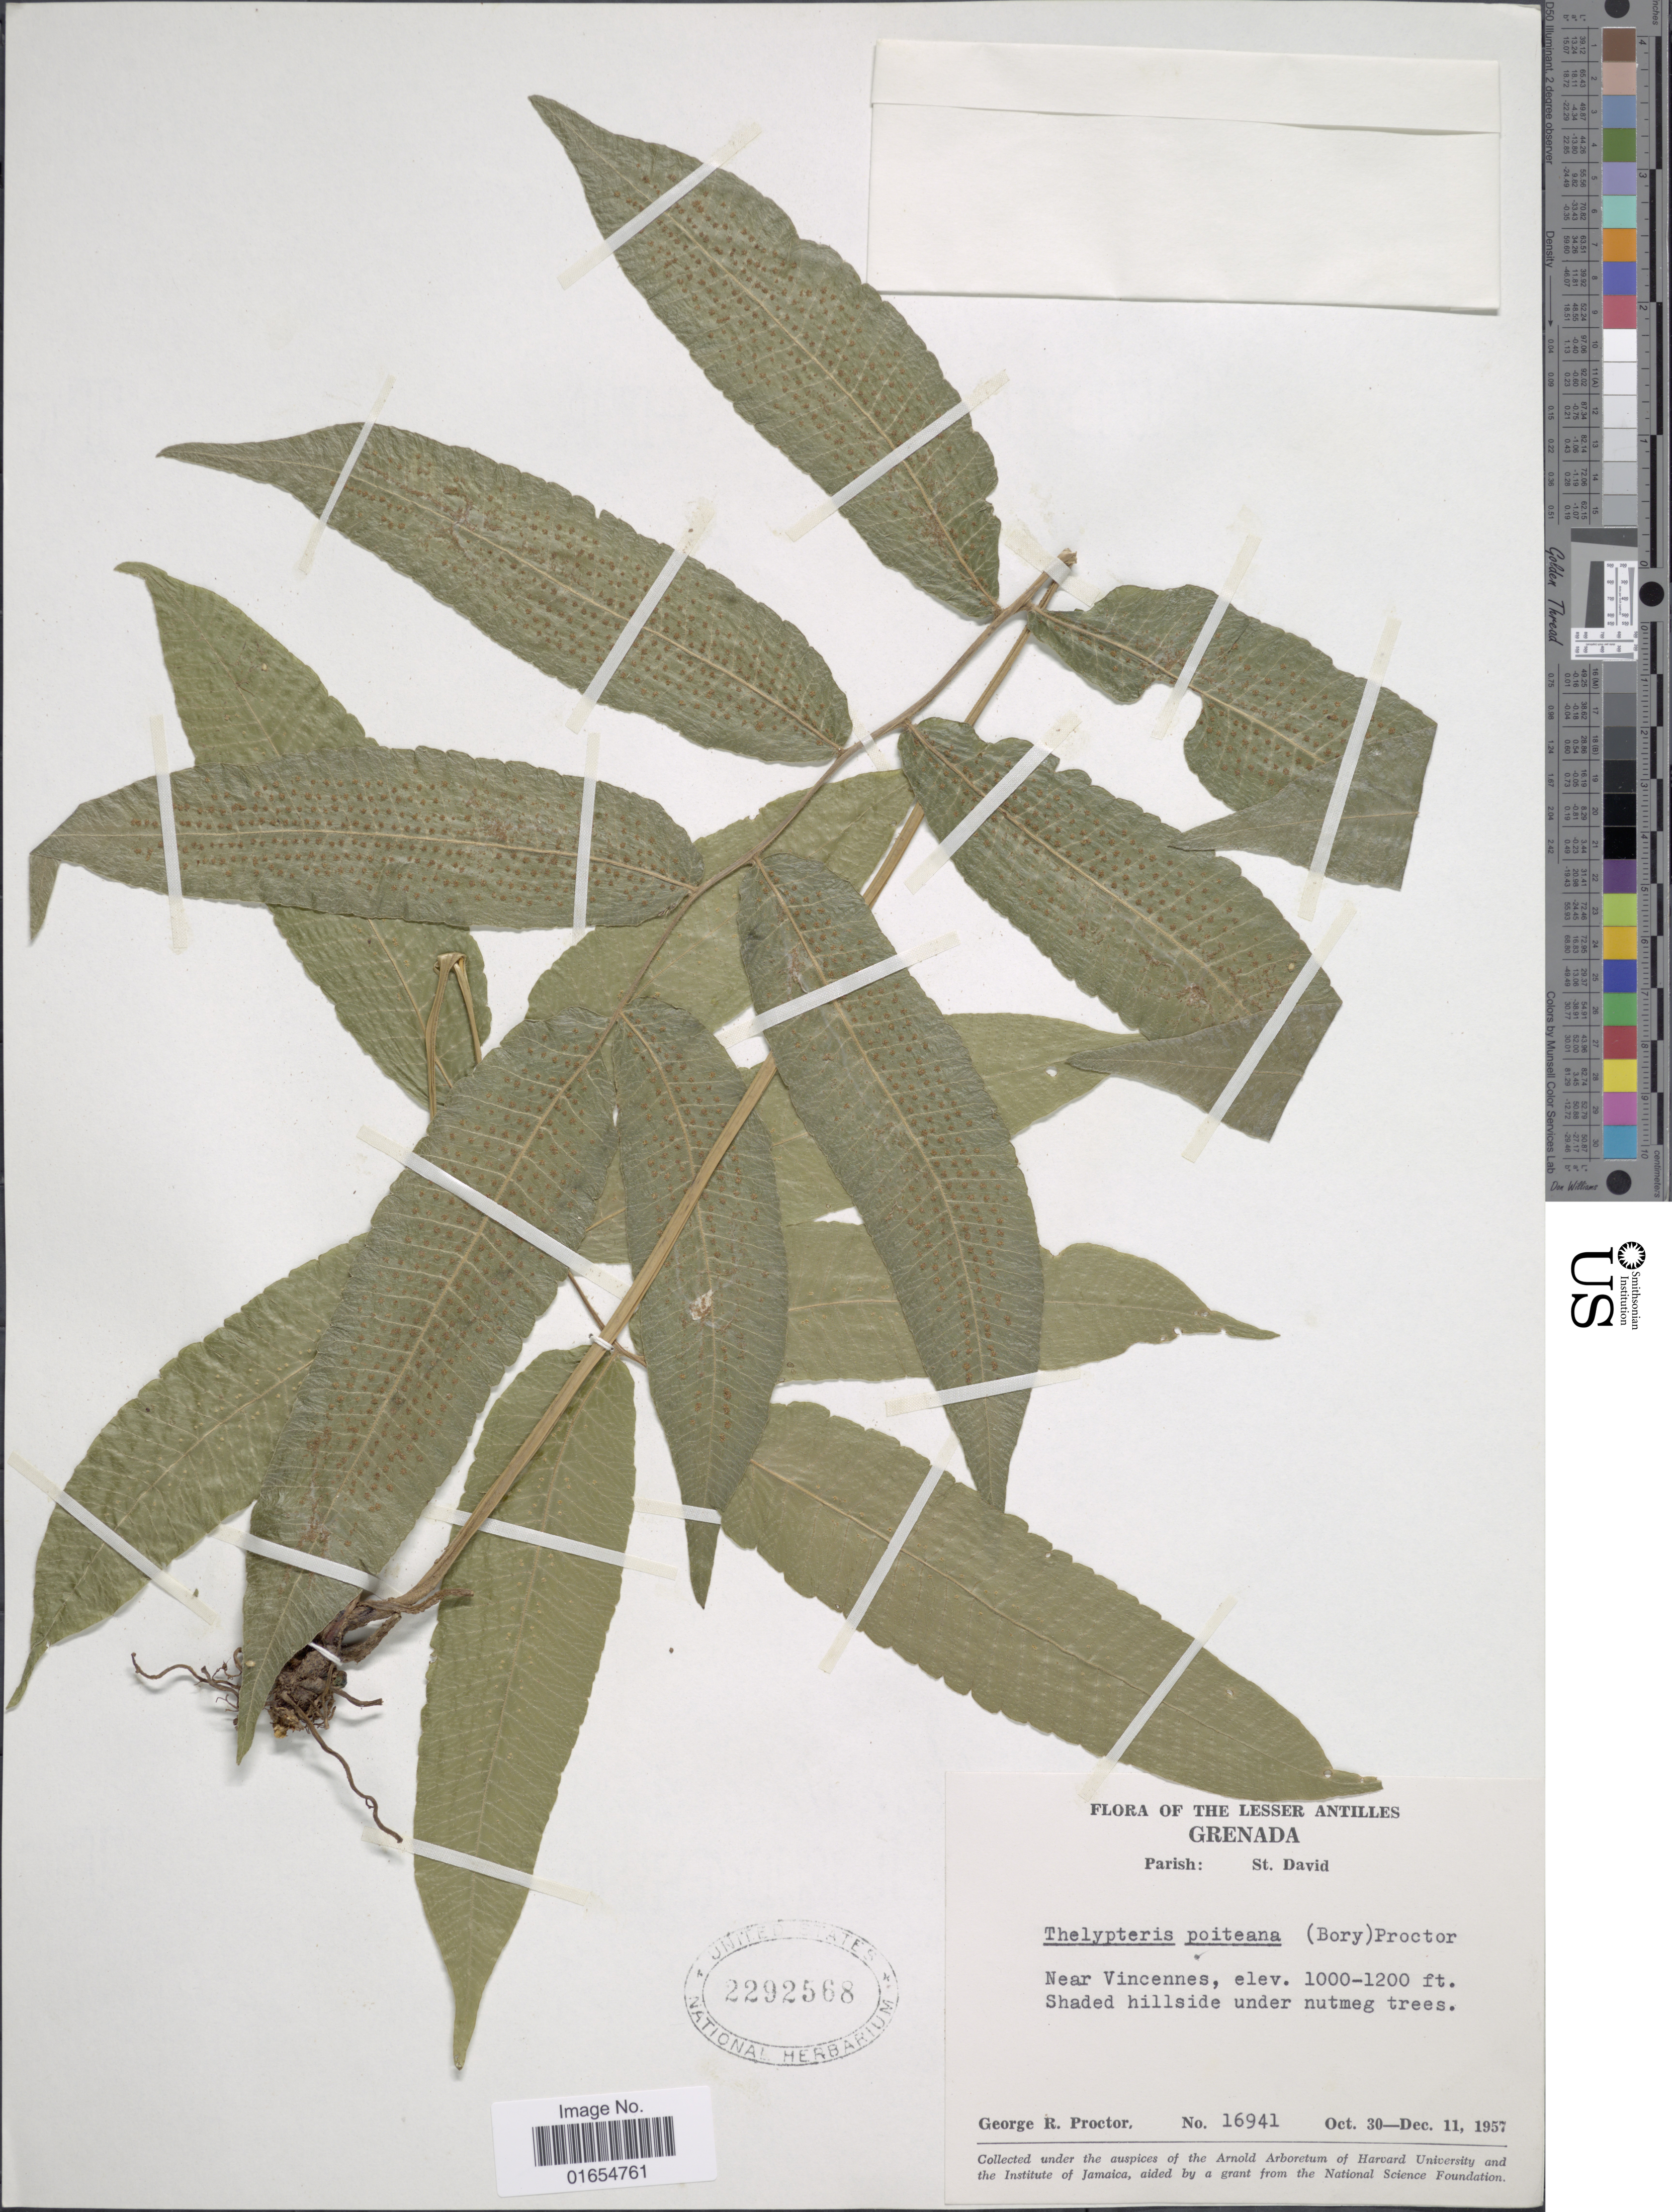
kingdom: Plantae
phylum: Tracheophyta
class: Polypodiopsida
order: Polypodiales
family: Thelypteridaceae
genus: Goniopteris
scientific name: Goniopteris poiteana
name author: (Bory) Ching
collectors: G. Proctor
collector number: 16941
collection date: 1957-10-30/1957-12-11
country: Grenada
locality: Parish: St. David, near Vincennes, shaded hillside under nutmeg trees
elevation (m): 305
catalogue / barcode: US 2292568